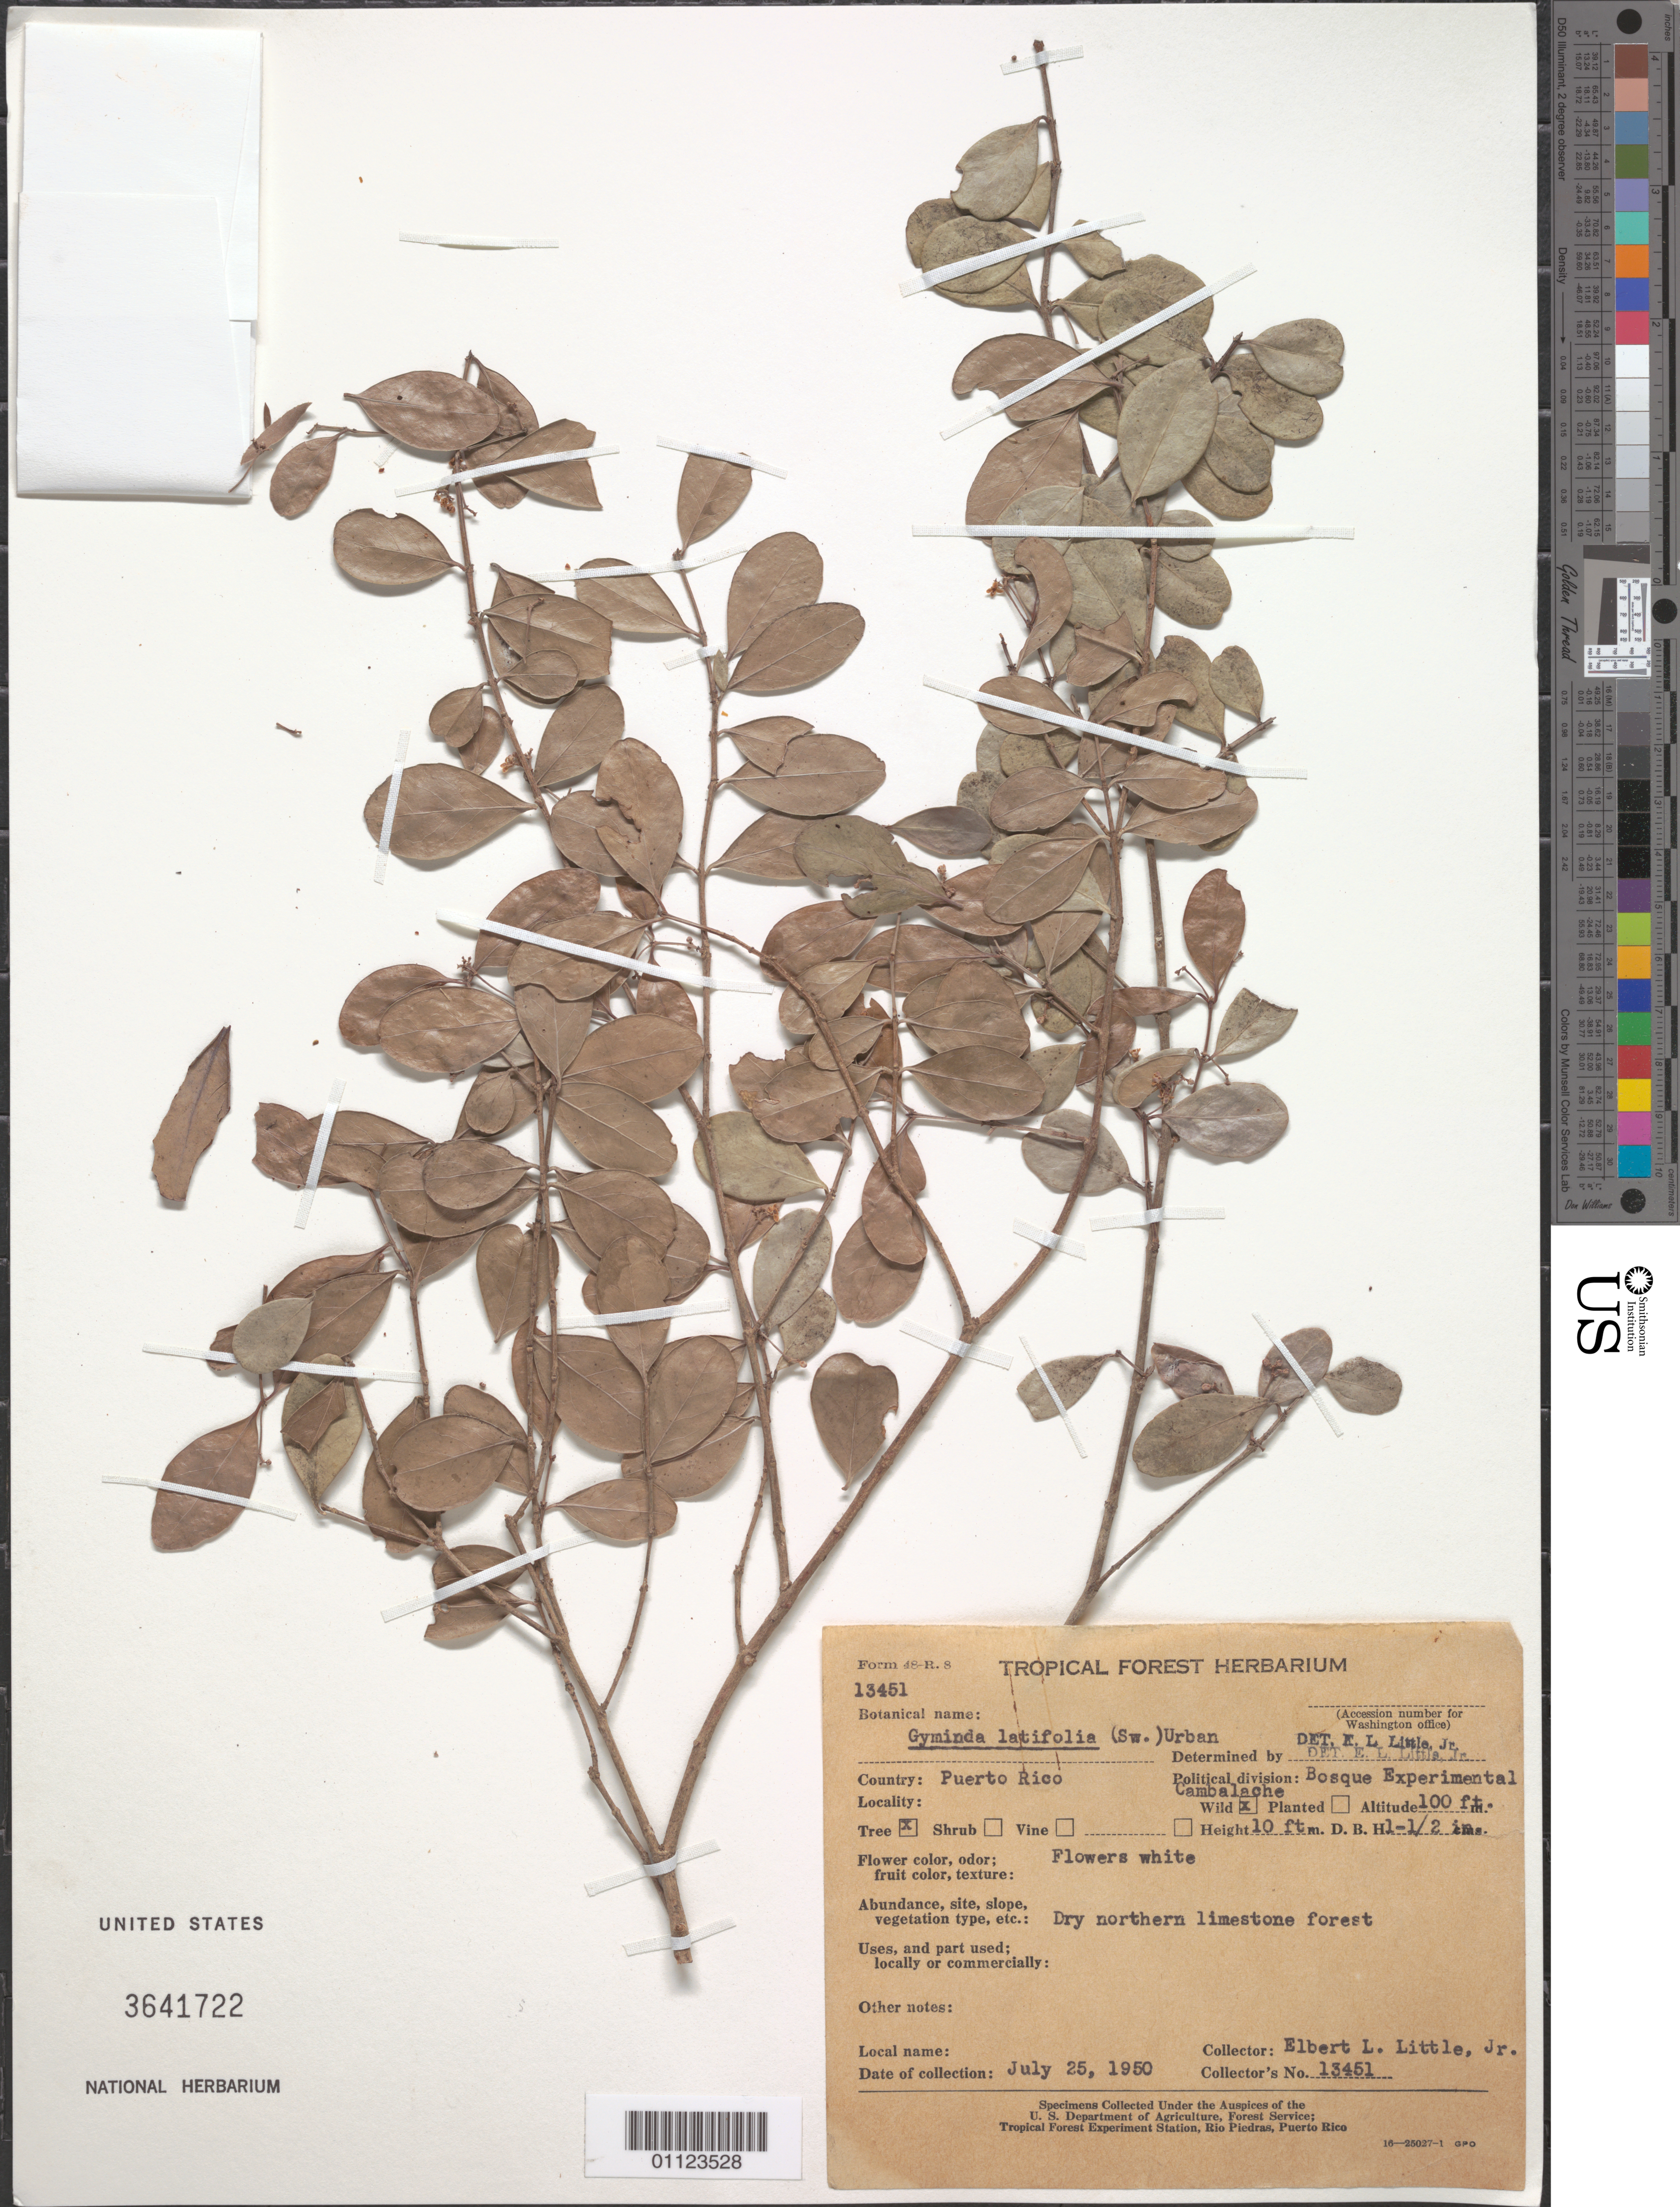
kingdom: Plantae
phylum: Tracheophyta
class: Magnoliopsida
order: Celastrales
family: Celastraceae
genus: Gyminda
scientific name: Gyminda latifolia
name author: (Sw.) Urb.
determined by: Little, Elbert L., Jr., (FSSR), United States Department of Agriculture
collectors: E. L. Little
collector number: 13451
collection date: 1950-07-25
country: Puerto Rico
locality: Bosque Experimental Cambalache.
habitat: Dry northern limestone forest.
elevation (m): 30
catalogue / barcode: US 3641722